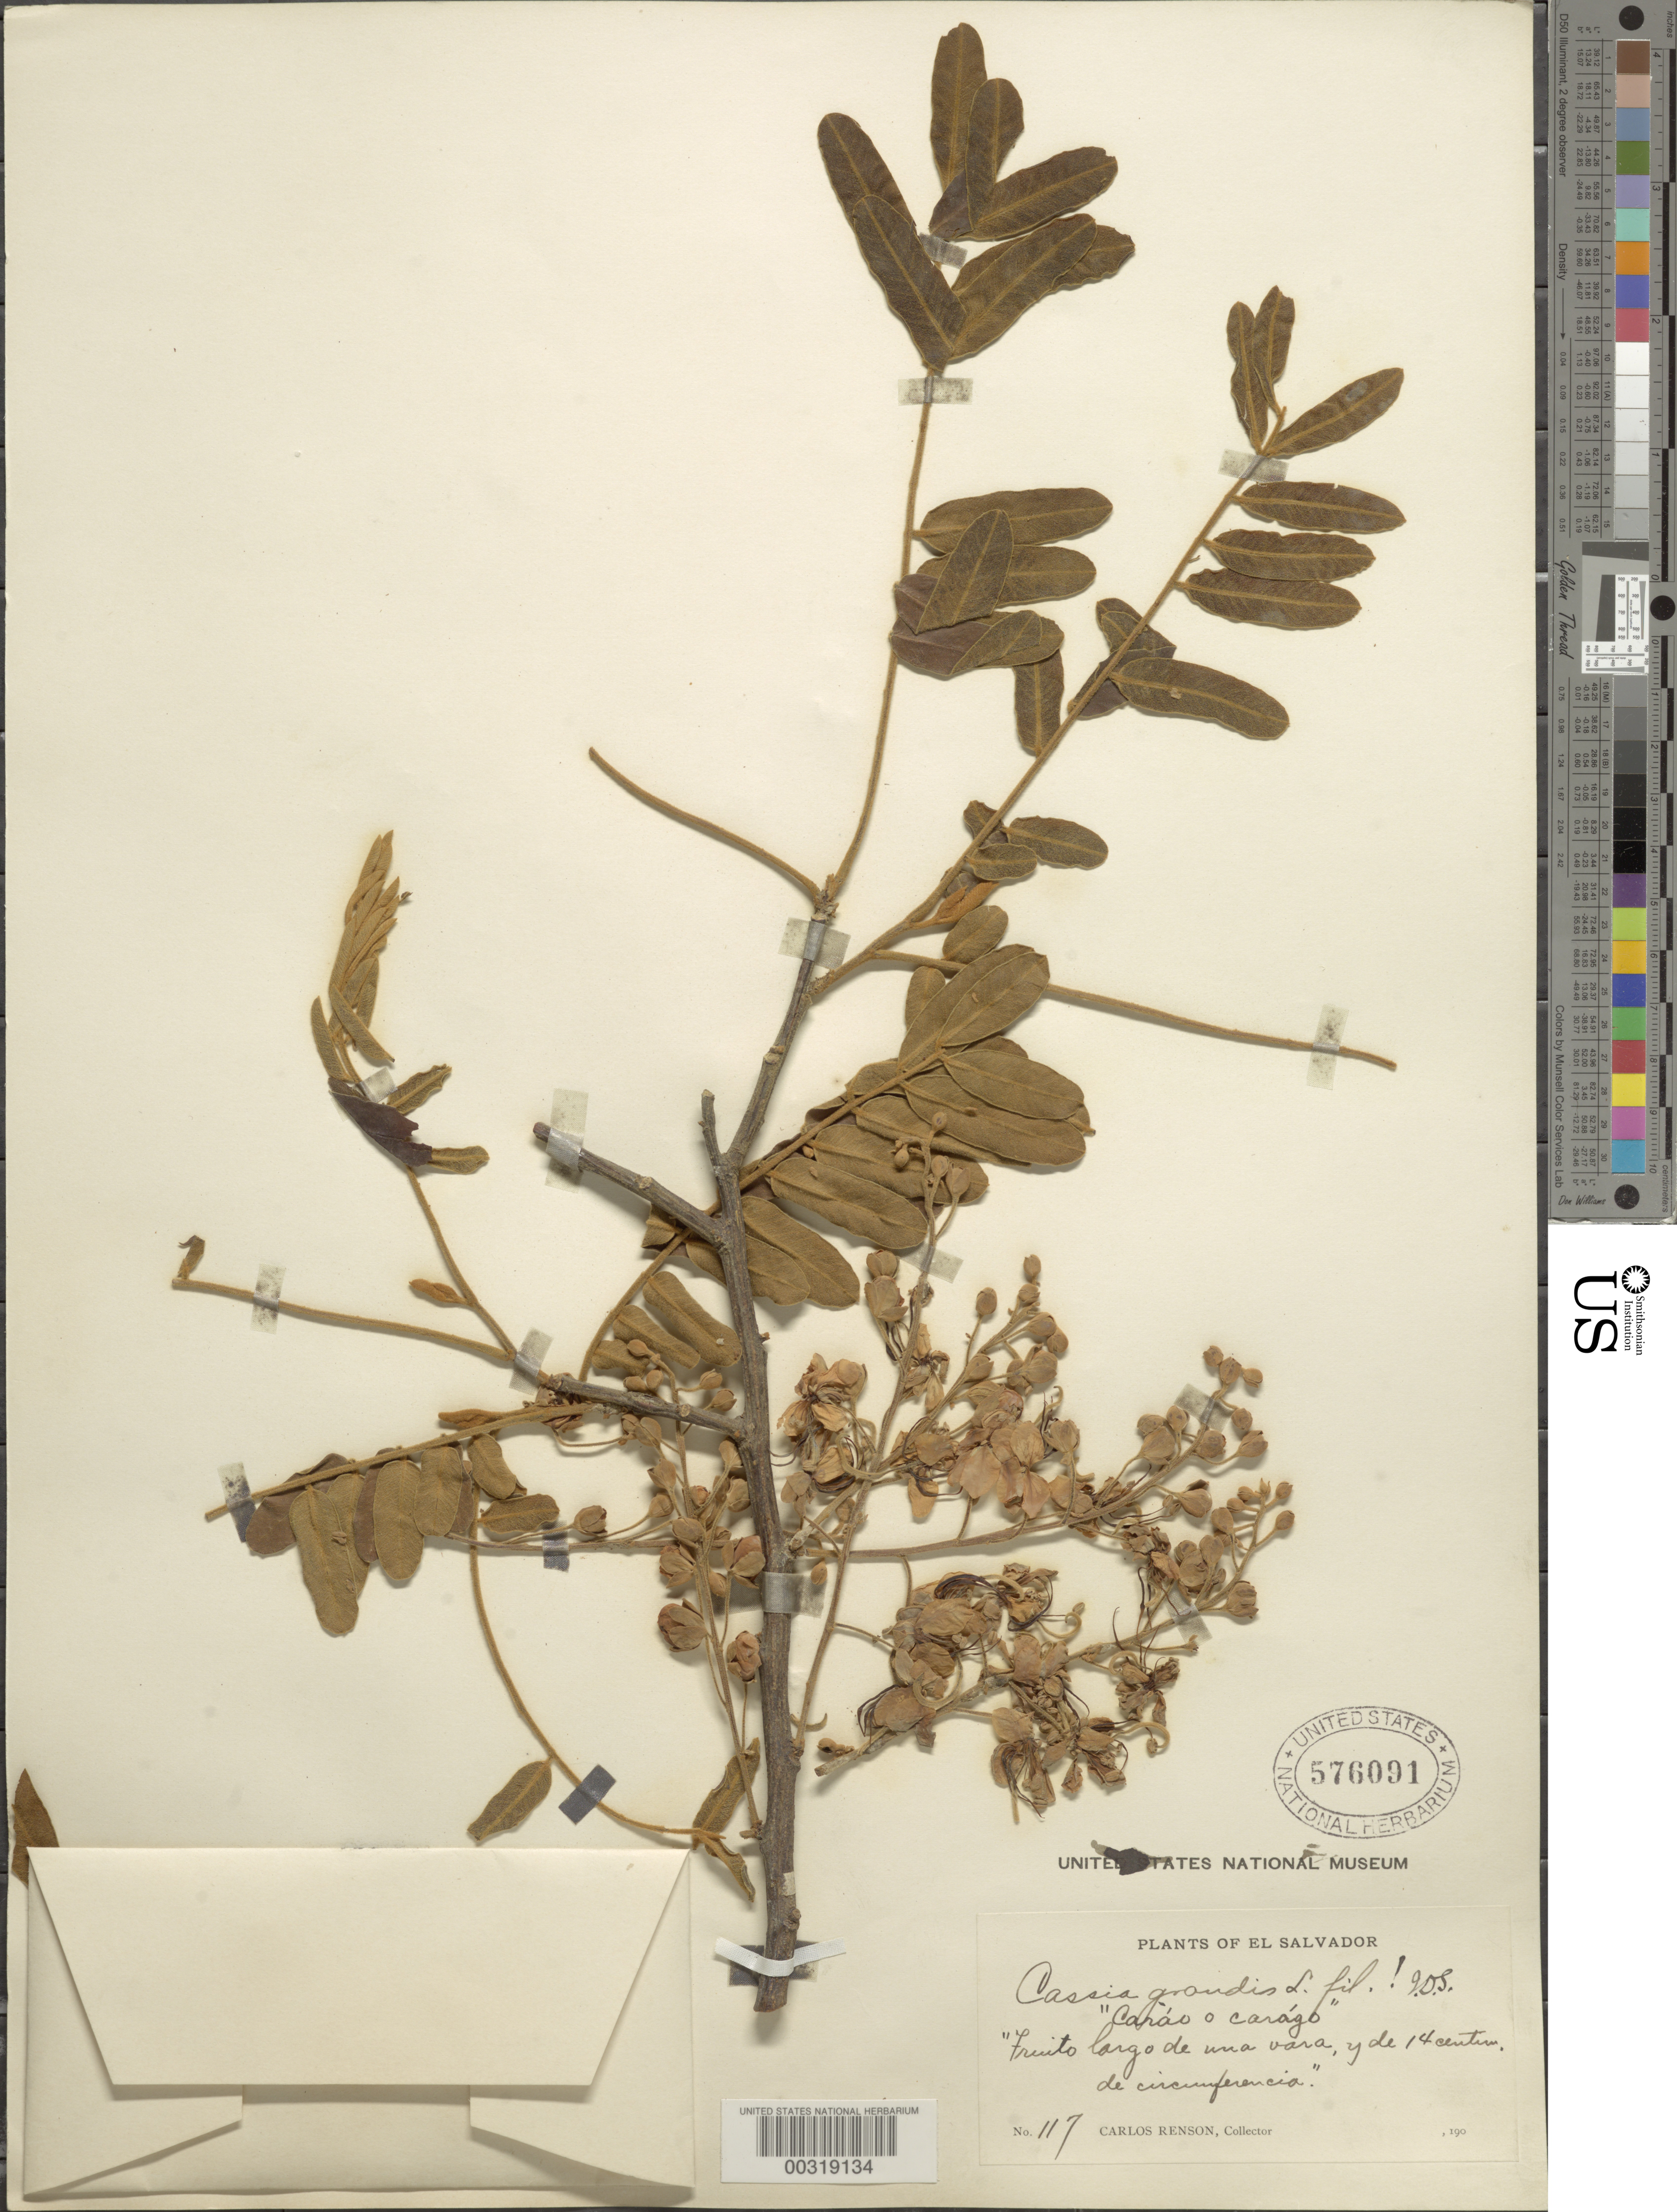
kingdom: Plantae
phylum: Tracheophyta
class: Magnoliopsida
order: Fabales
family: Fabaceae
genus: Cassia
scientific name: Cassia grandis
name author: L. f.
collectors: C. Renson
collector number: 117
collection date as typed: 190-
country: El Salvador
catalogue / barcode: US 576091